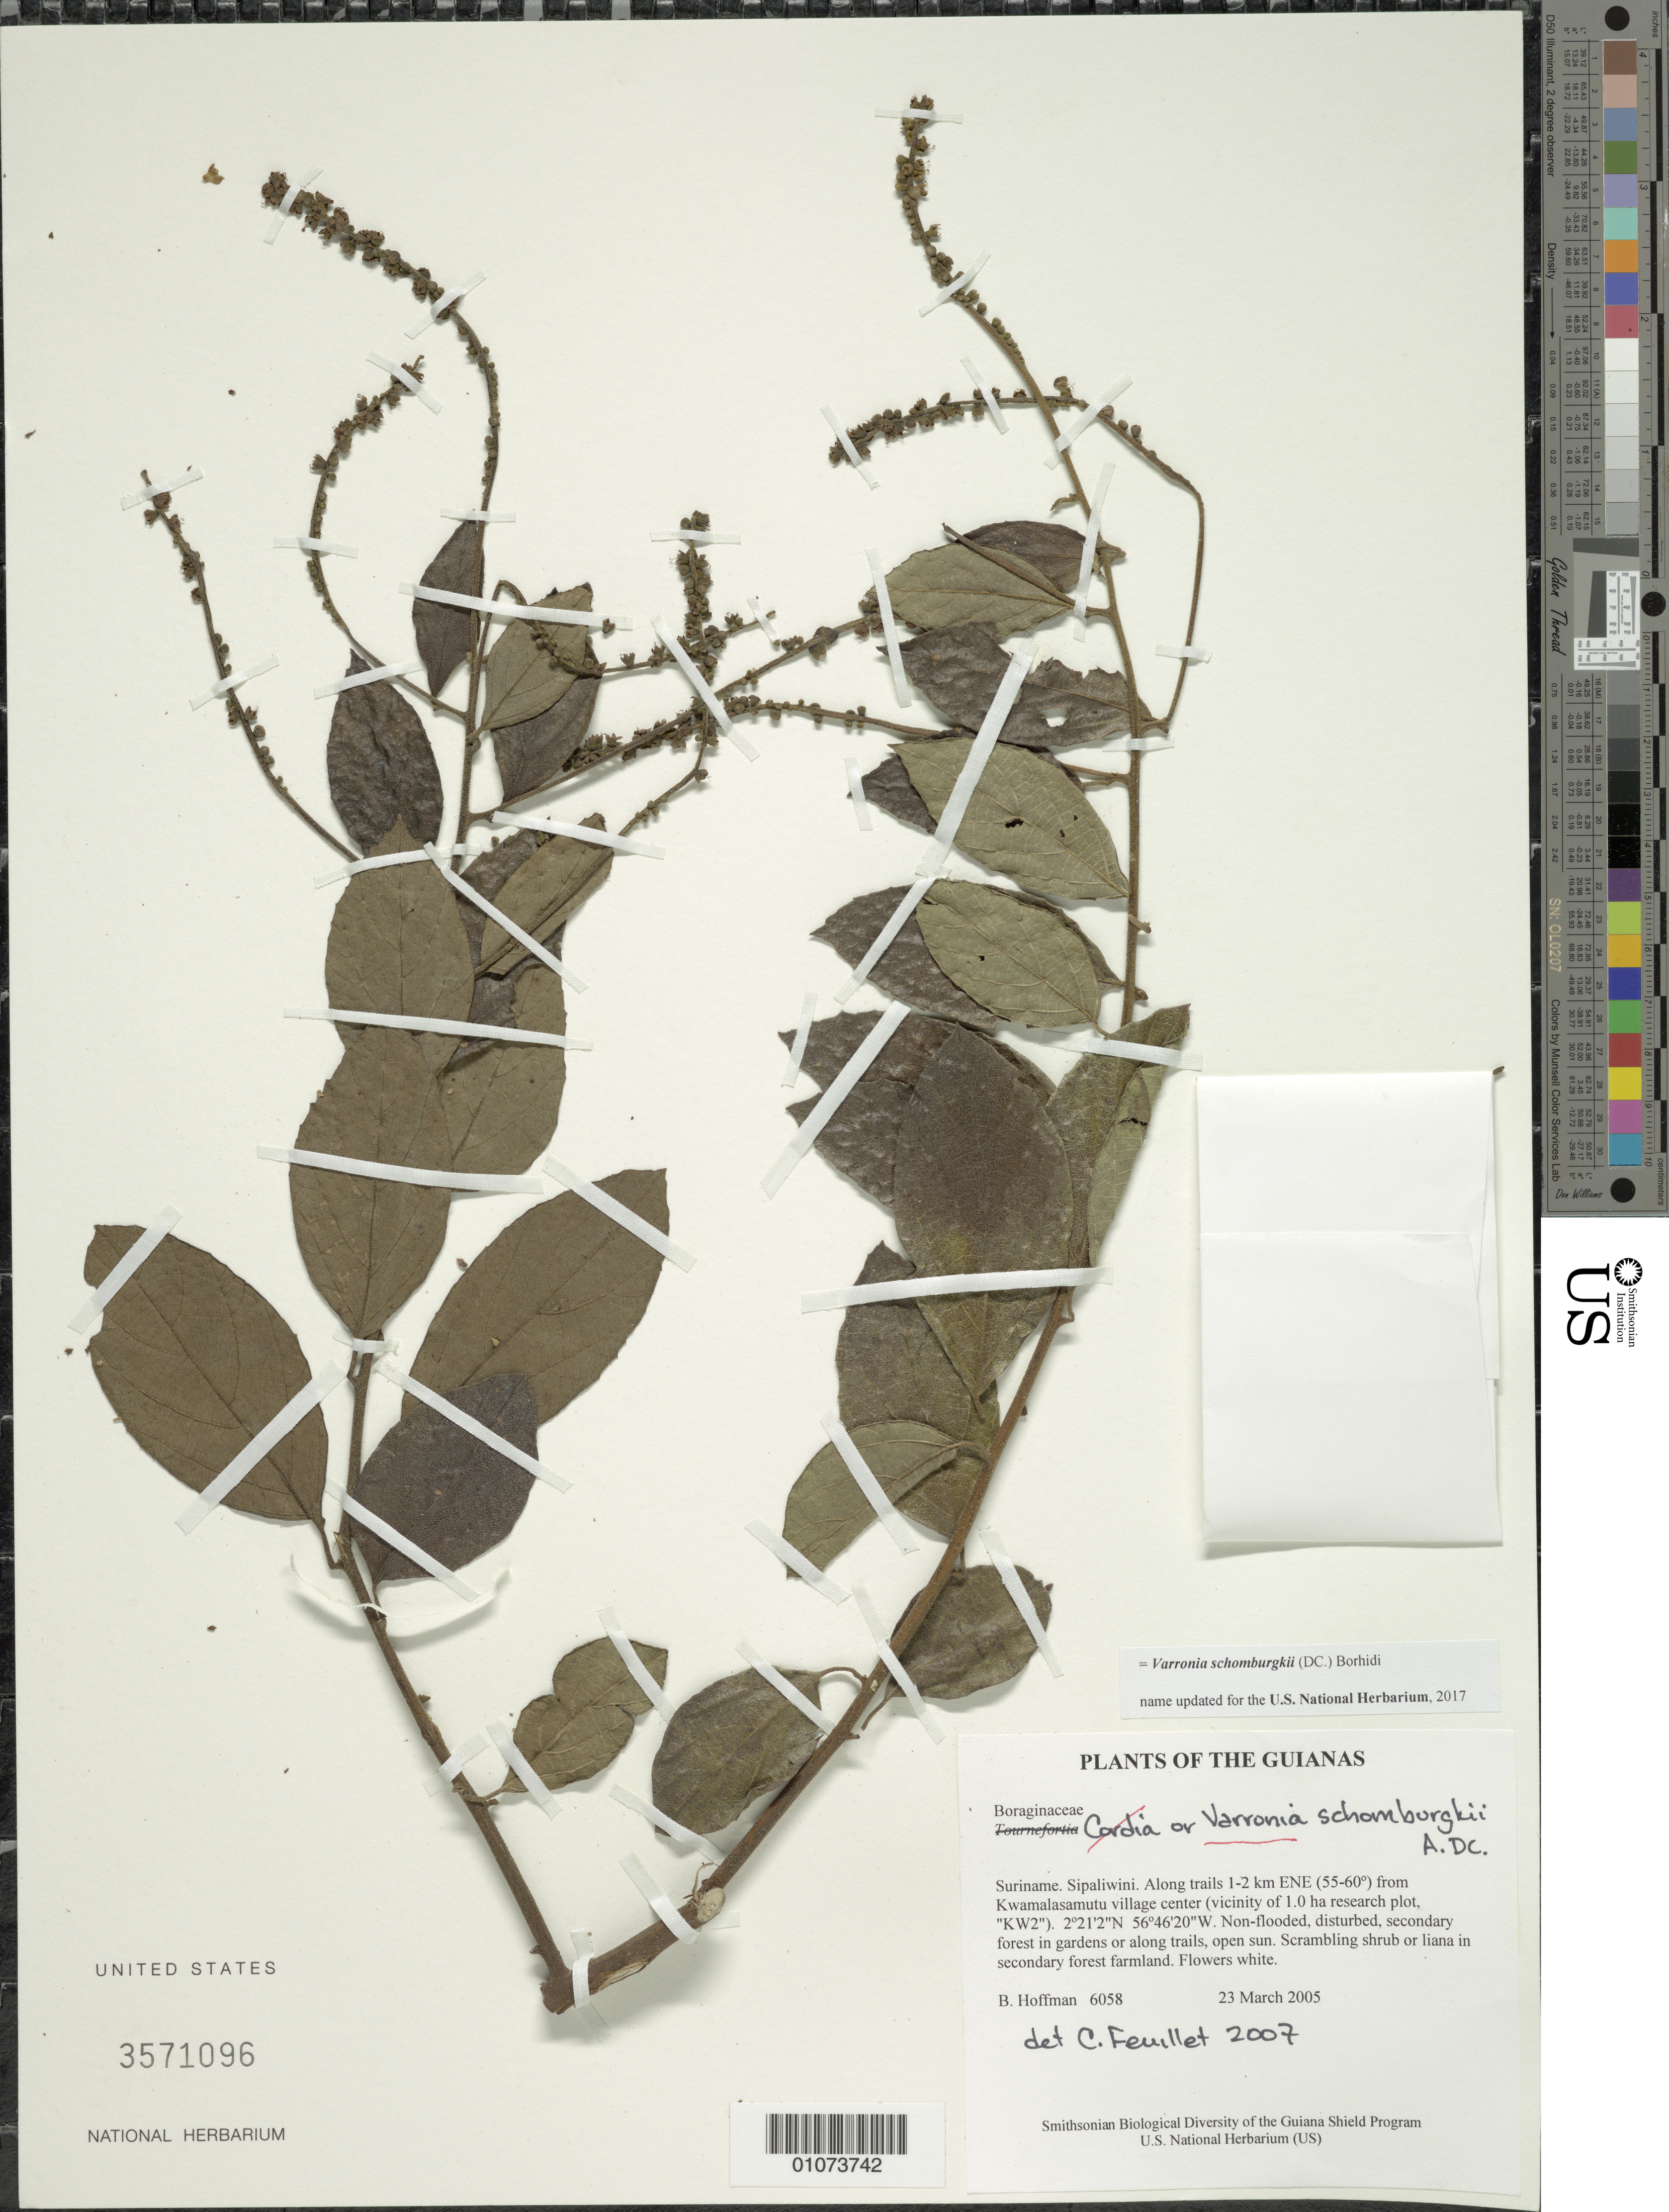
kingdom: Plantae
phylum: Tracheophyta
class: Magnoliopsida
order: Boraginales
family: Cordiaceae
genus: Varronia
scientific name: Varronia schomburgkii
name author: (DC.) Borhidi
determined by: Feuillet, C.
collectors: B. Hoffman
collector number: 6058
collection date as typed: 23 March 2005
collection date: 2005-03-23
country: Suriname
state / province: Sipaliwini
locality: Along trails 1-2 km ENE (55-60º) from Kwamalasamutu village center (vicinity of 1.0 ha research plot, "KW2")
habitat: Non-flooded, disturbed, secondary forest in gardens or along trails, open sun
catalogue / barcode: US 3571096